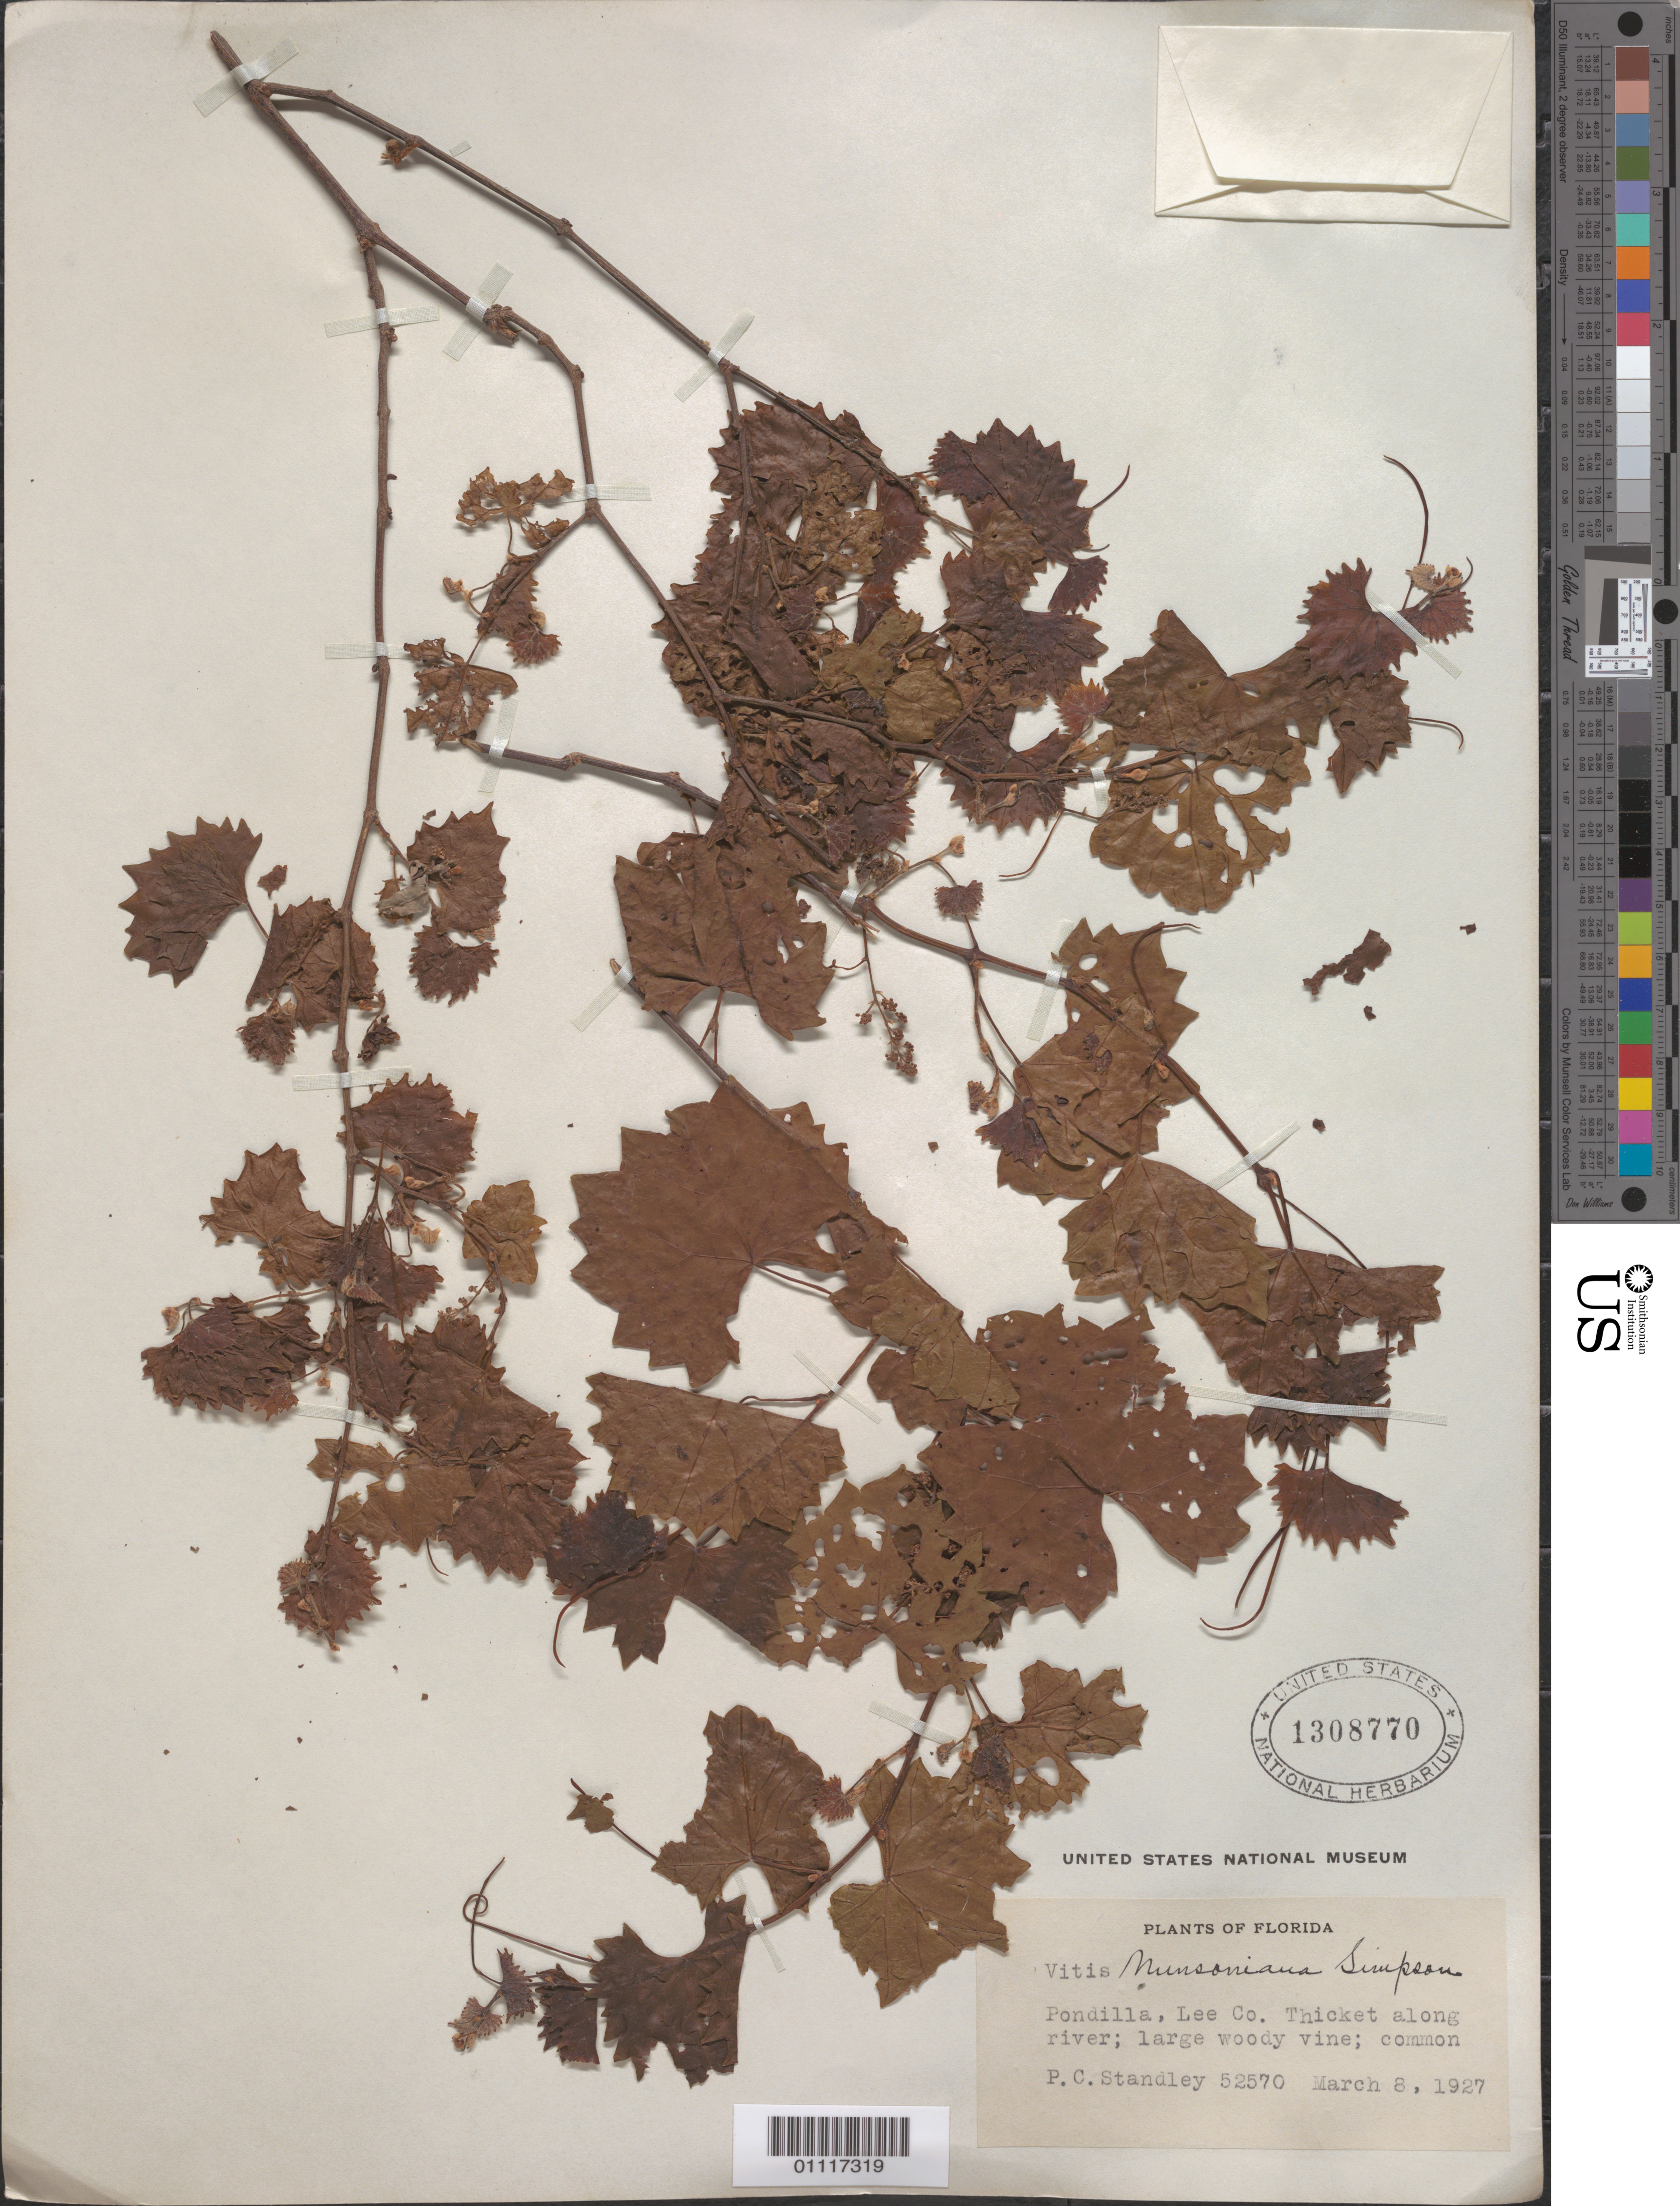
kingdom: Plantae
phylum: Tracheophyta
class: Magnoliopsida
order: Vitales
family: Vitaceae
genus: Vitis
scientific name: Vitis munsoniana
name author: J.H. Simpson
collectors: P. C. Standley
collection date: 1927-03-08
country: United States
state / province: Florida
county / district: Lee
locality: Pondilla,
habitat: thicket along river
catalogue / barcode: US 1308770